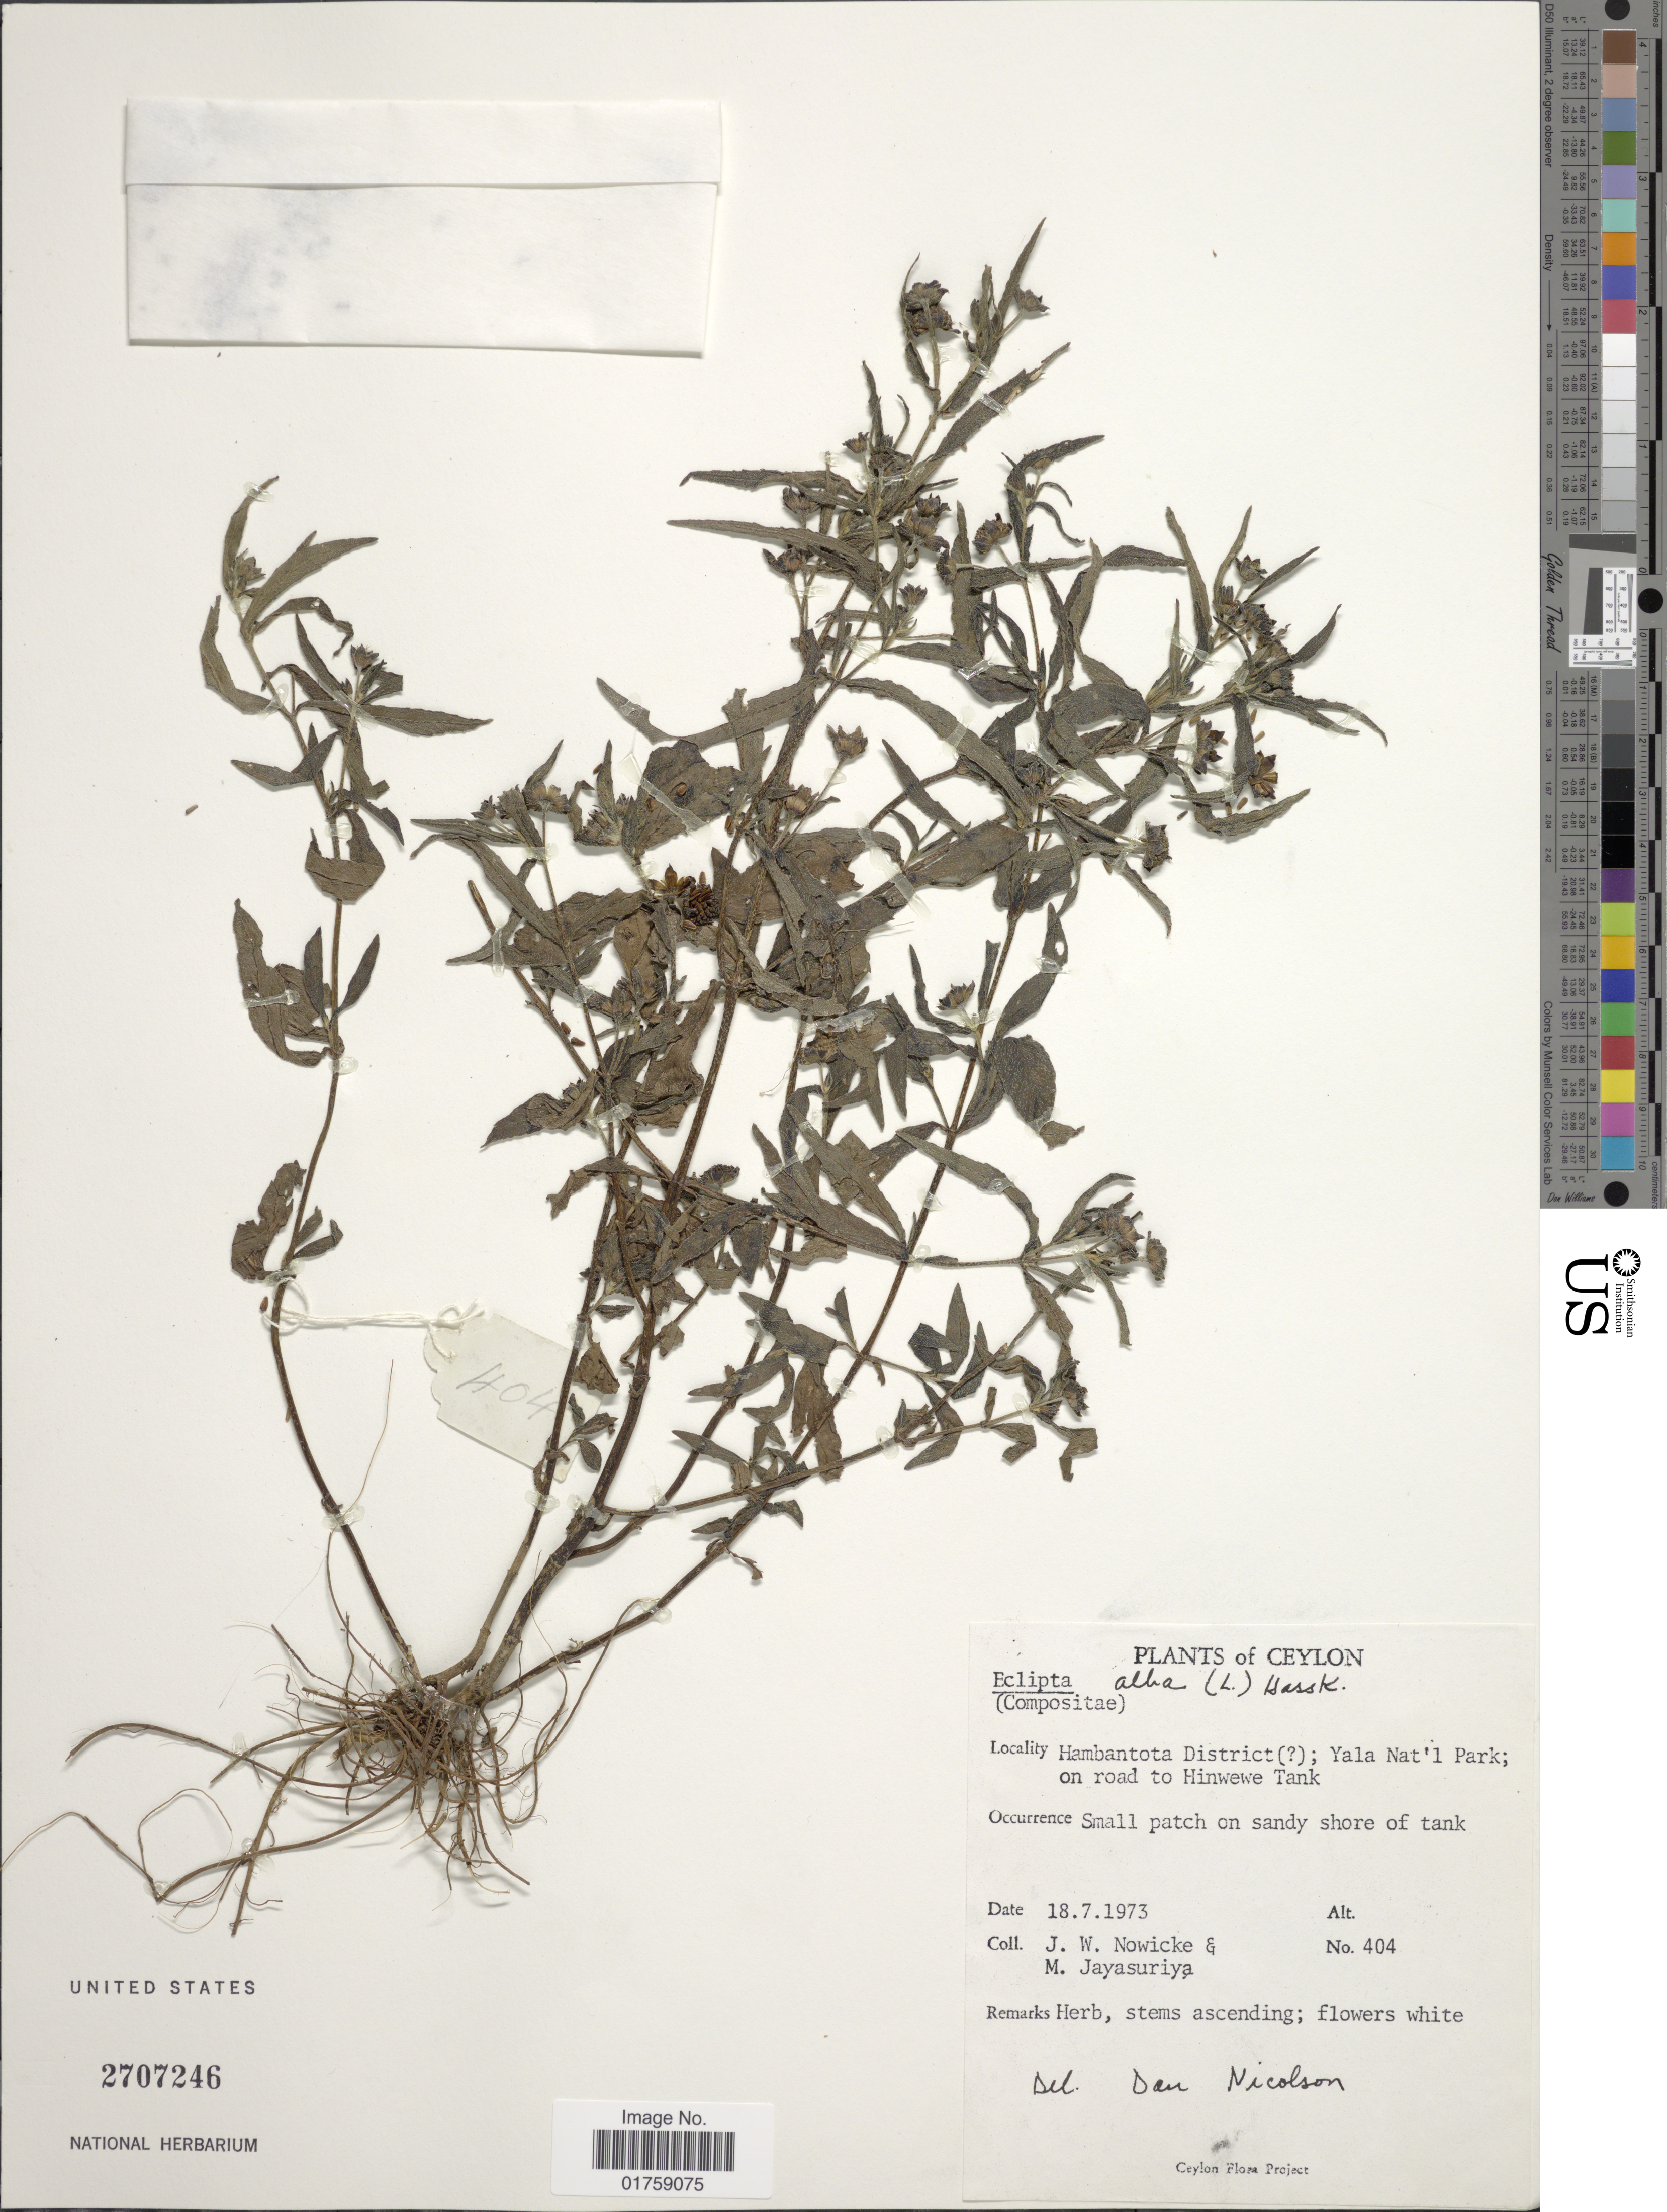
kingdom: Plantae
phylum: Tracheophyta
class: Magnoliopsida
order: Asterales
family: Asteraceae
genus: Eclipta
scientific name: Eclipta prostrata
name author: (L.) L.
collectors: J. W. Nowicke & M. Jayasuriya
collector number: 404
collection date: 1973-07-18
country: Sri Lanka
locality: Ceylon. Hambantota District. Yala Nat'l Park, on road to Hinwewe Tank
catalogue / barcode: US 2707246